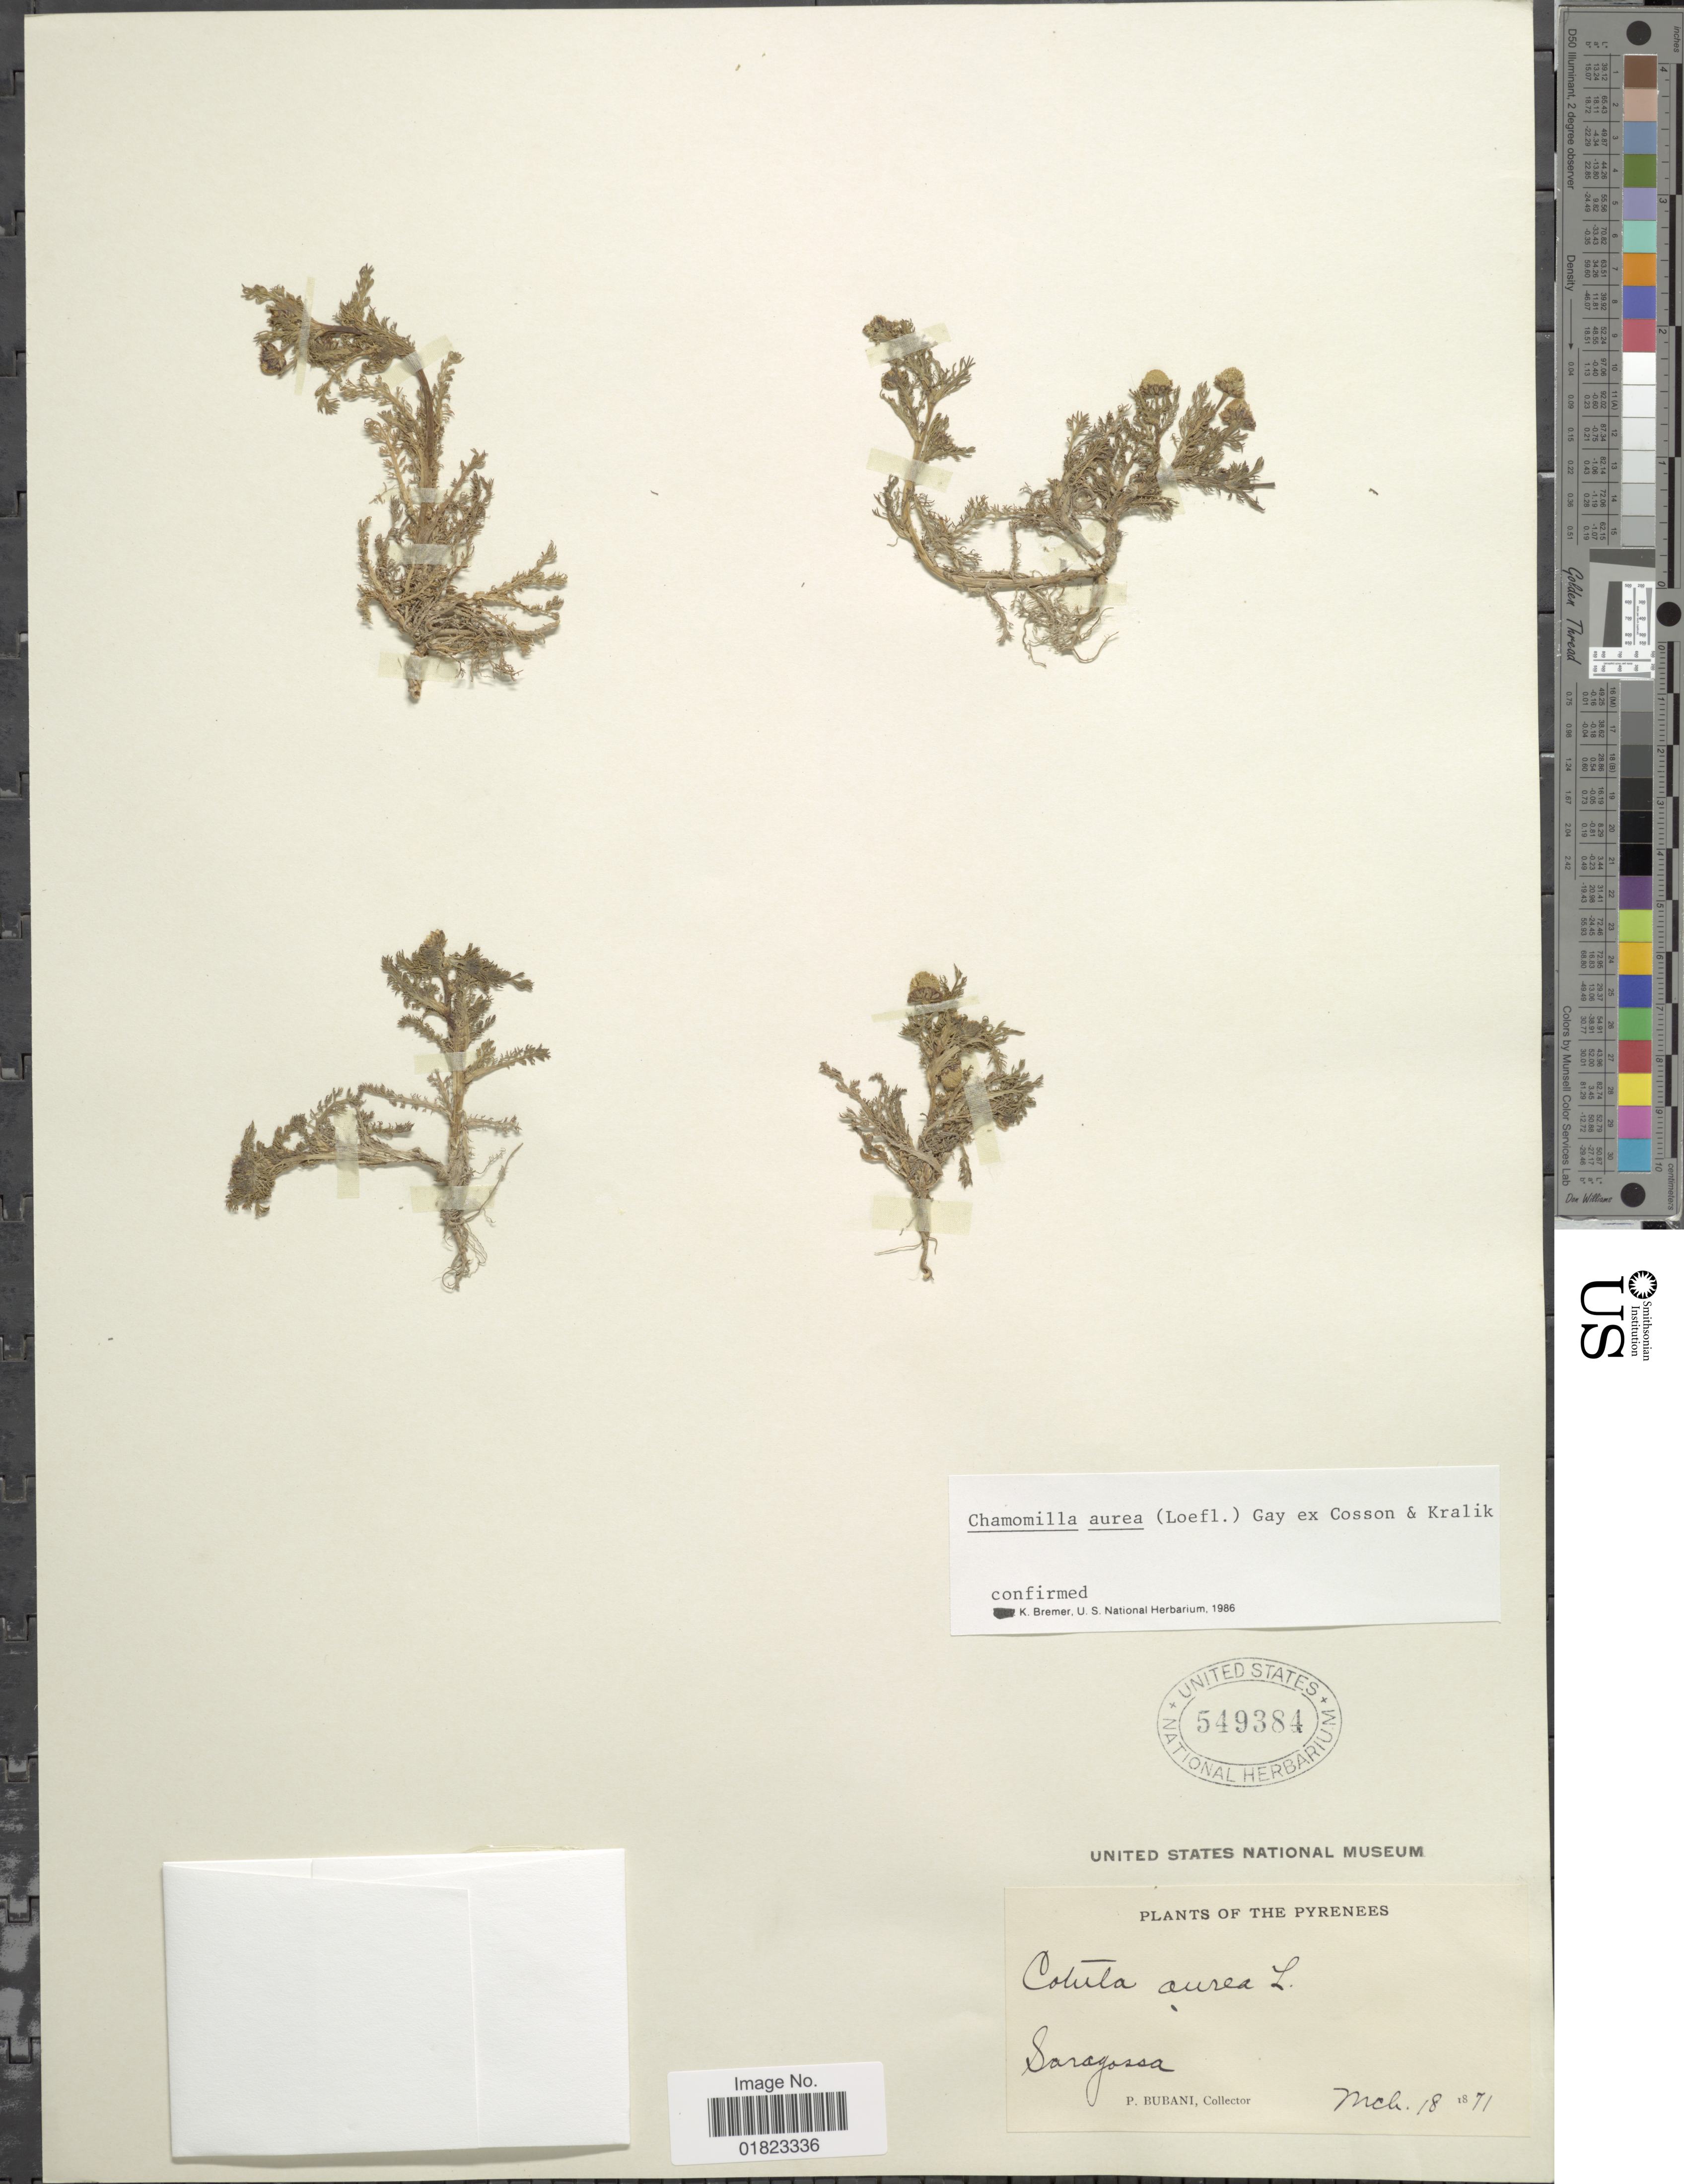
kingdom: Plantae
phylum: Tracheophyta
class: Magnoliopsida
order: Asterales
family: Asteraceae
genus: Matricaria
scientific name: Matricaria aurea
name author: (Loefl.) Sch. Bip.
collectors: P. Bubani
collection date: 1871-03-18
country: Spain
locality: Saragossa, Pyrenees.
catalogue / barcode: US 549384